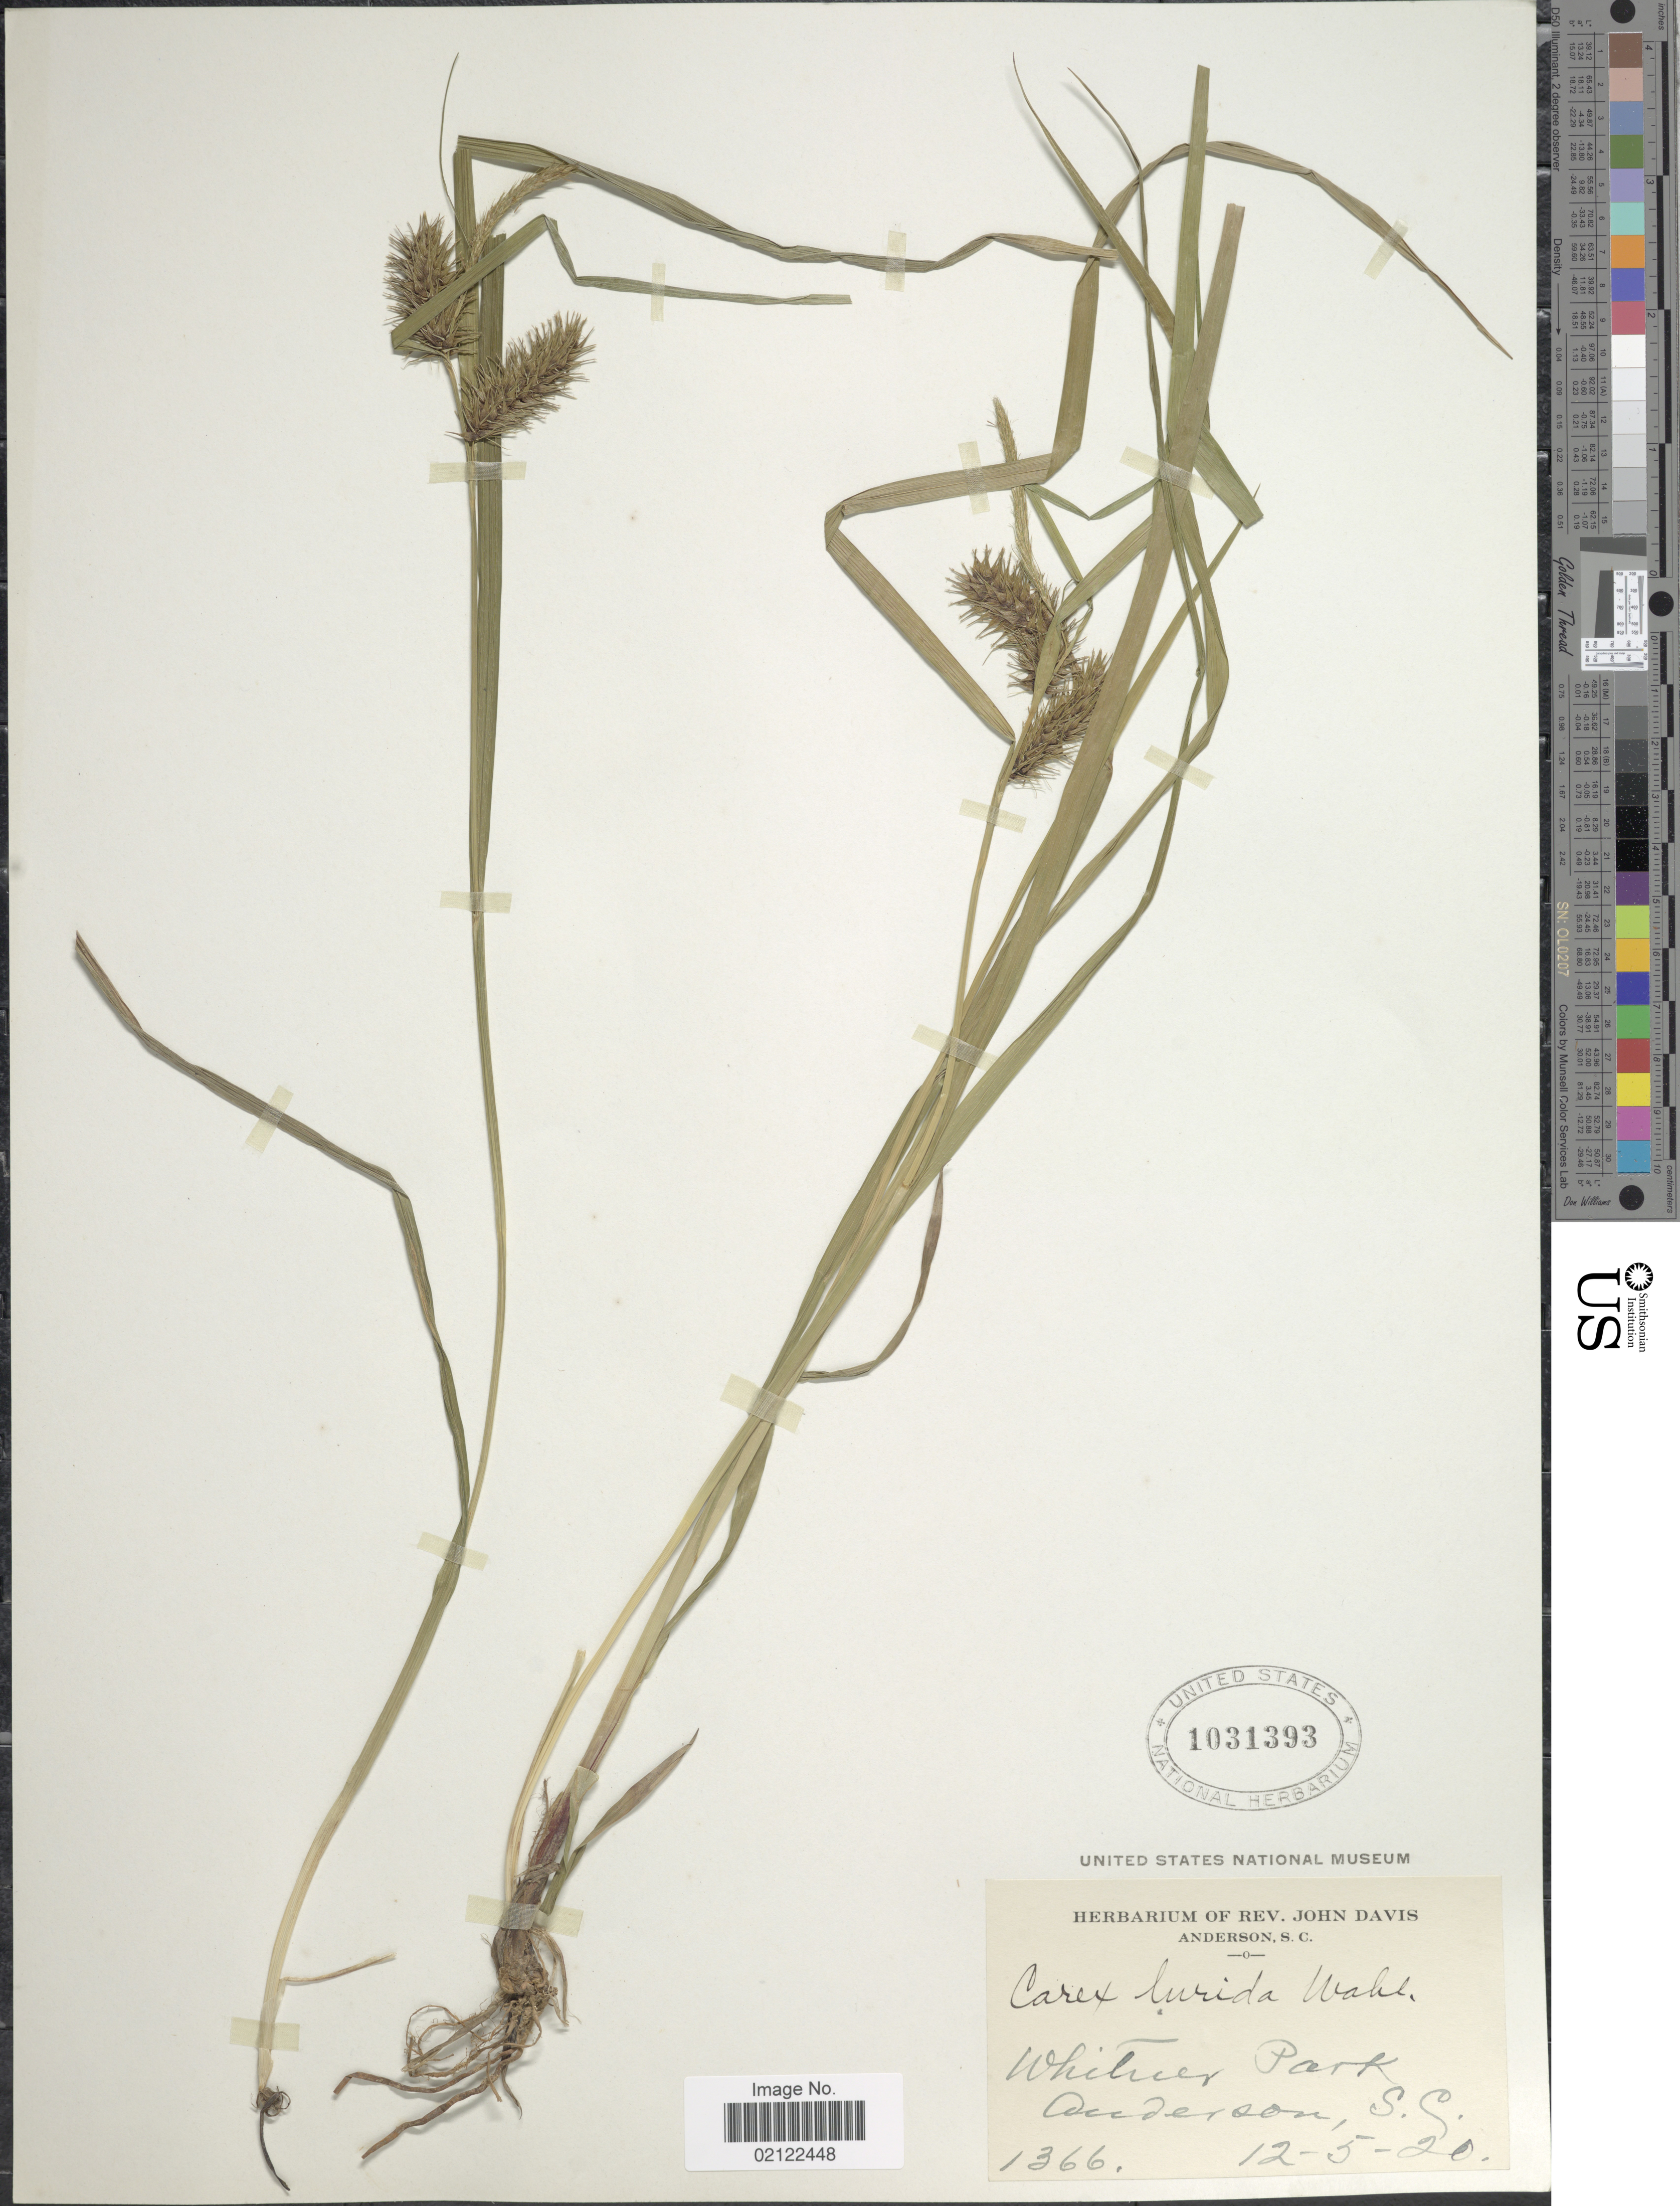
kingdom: Plantae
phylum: Tracheophyta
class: Liliopsida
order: Poales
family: Cyperaceae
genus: Carex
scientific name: Carex lurida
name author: Wahlenb.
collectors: ex herb. Rev. John Davis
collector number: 1366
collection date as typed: Transcribed d/m/y: 5/12/20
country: United States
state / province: South Carolina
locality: Whitner Park, Anderson, S.C.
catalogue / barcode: US 1031393